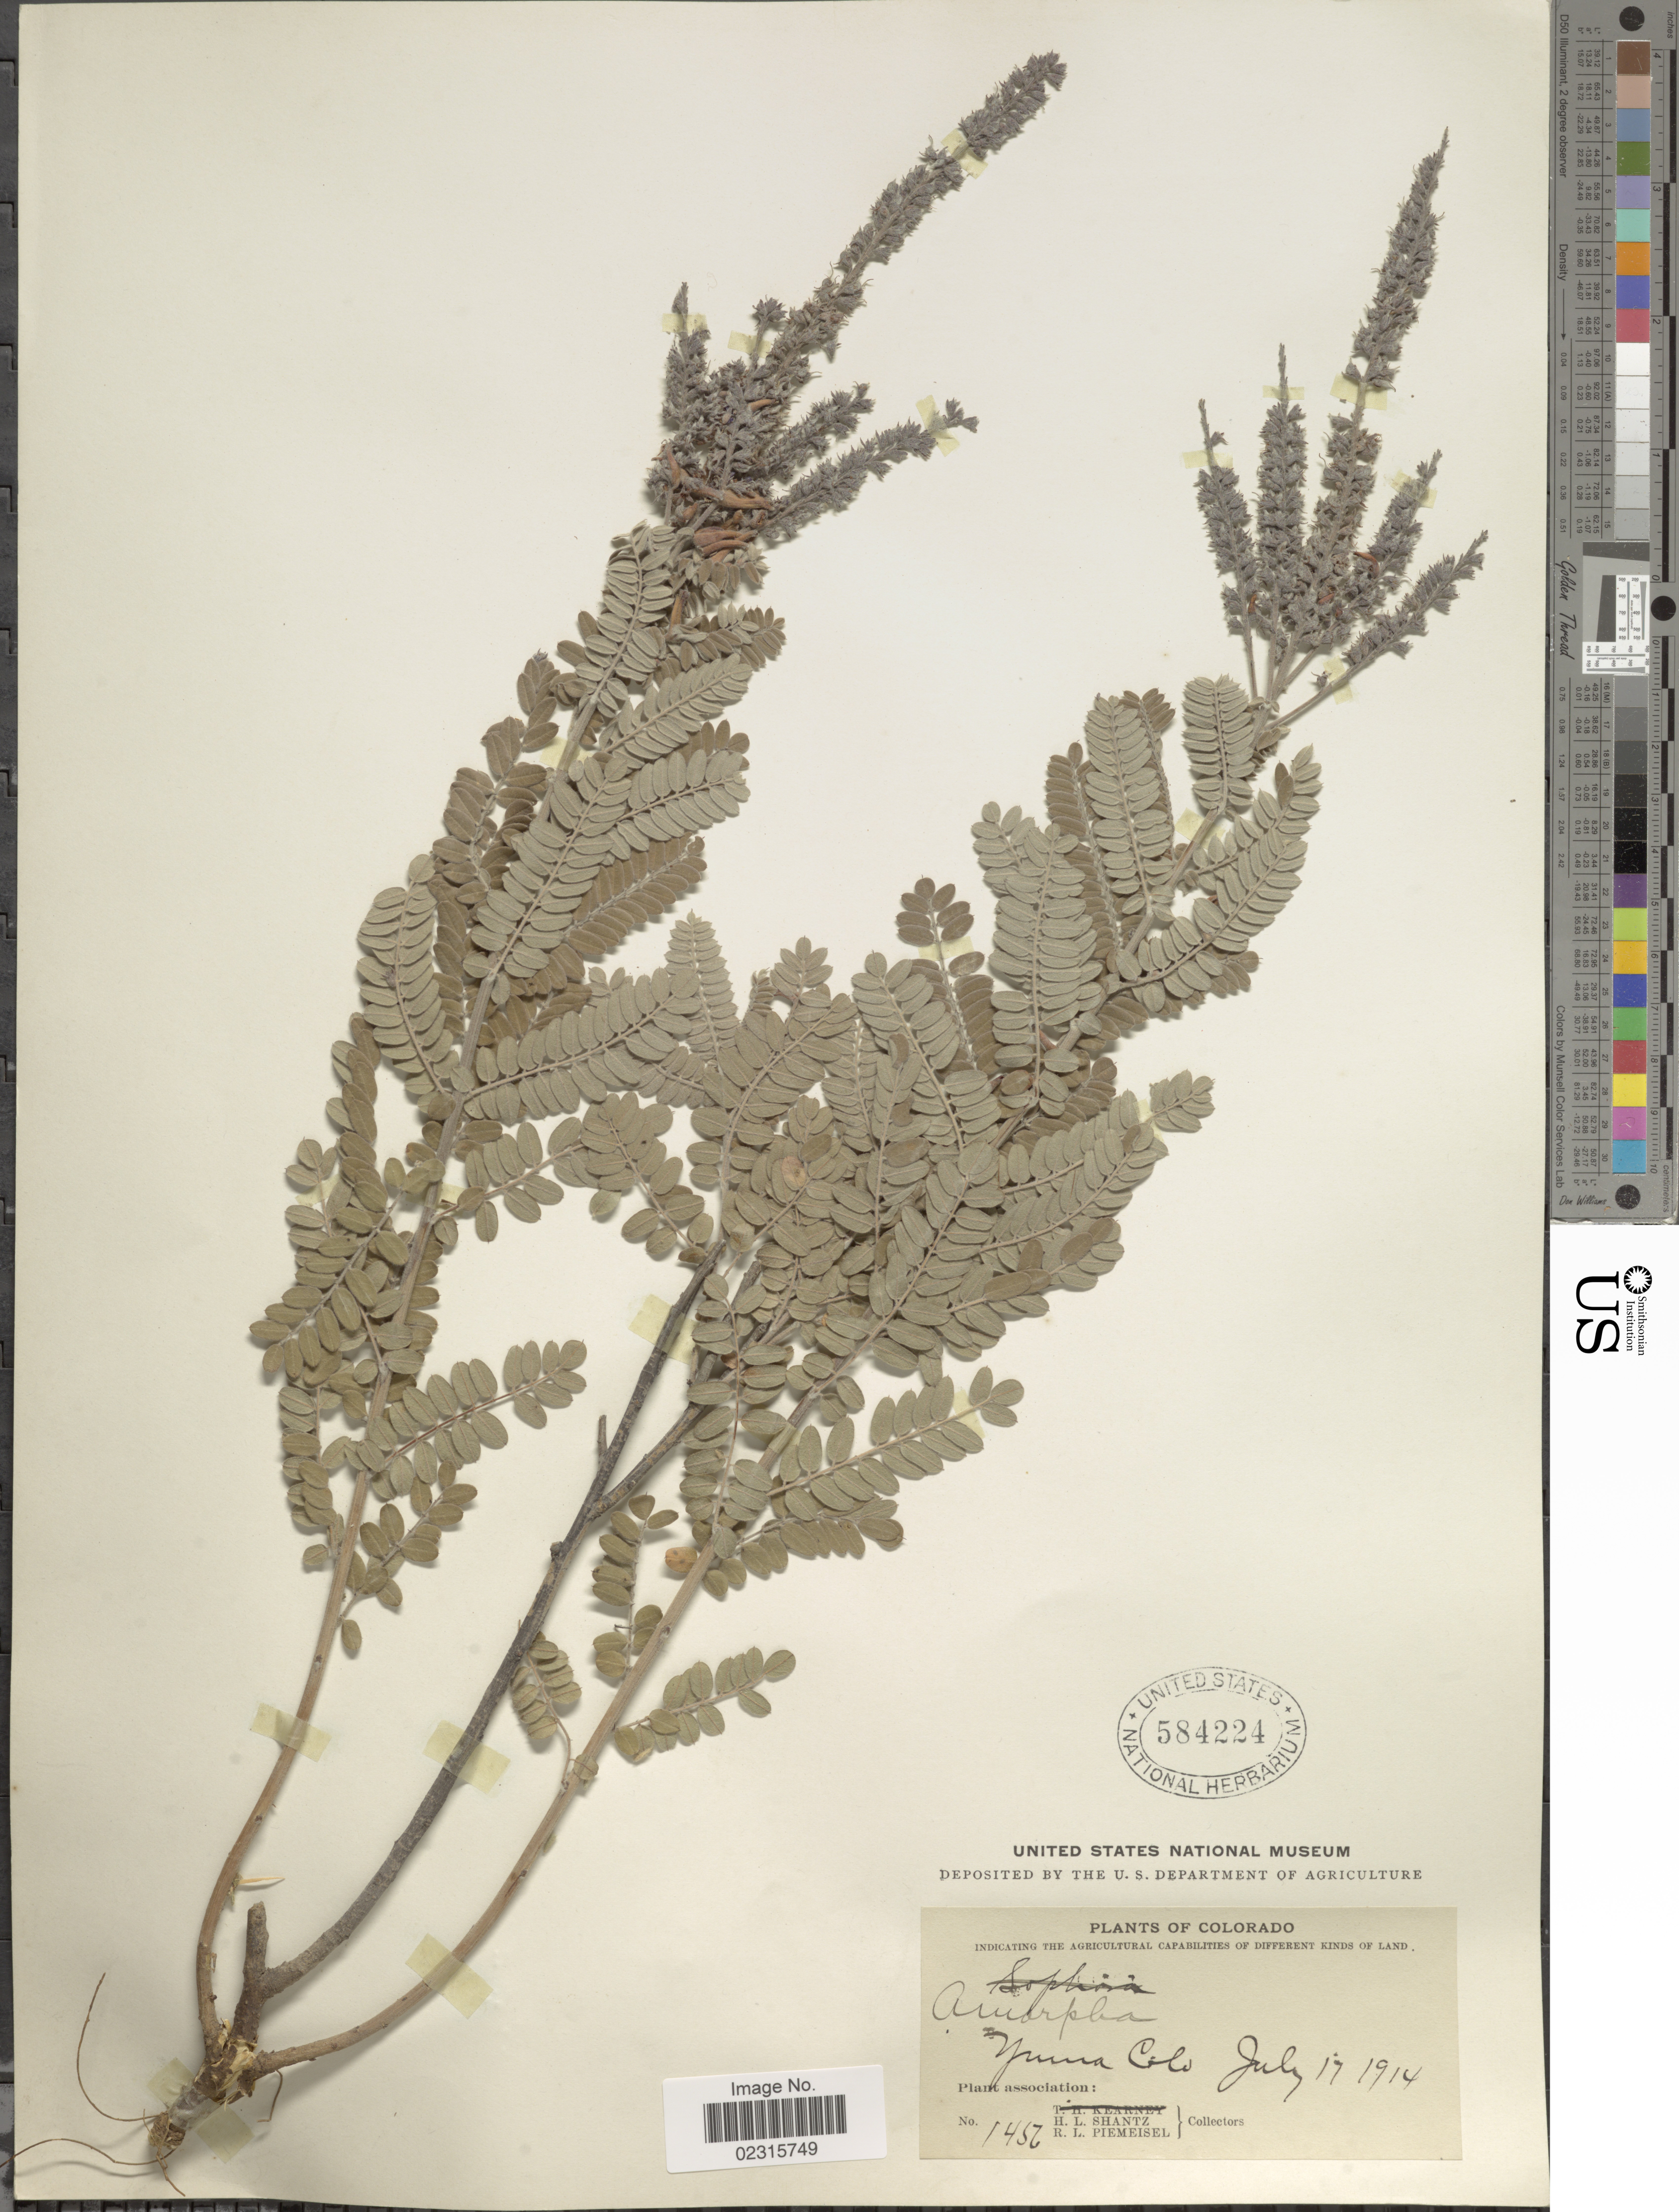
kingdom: Plantae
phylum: Tracheophyta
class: Magnoliopsida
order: Fabales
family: Fabaceae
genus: Amorpha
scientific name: Amorpha canescens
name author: Pursh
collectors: H. Shantz & R. L. Piemeisel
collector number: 1457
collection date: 1914-07-17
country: United States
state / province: Colorado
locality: Yuma Colo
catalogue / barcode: US 584224